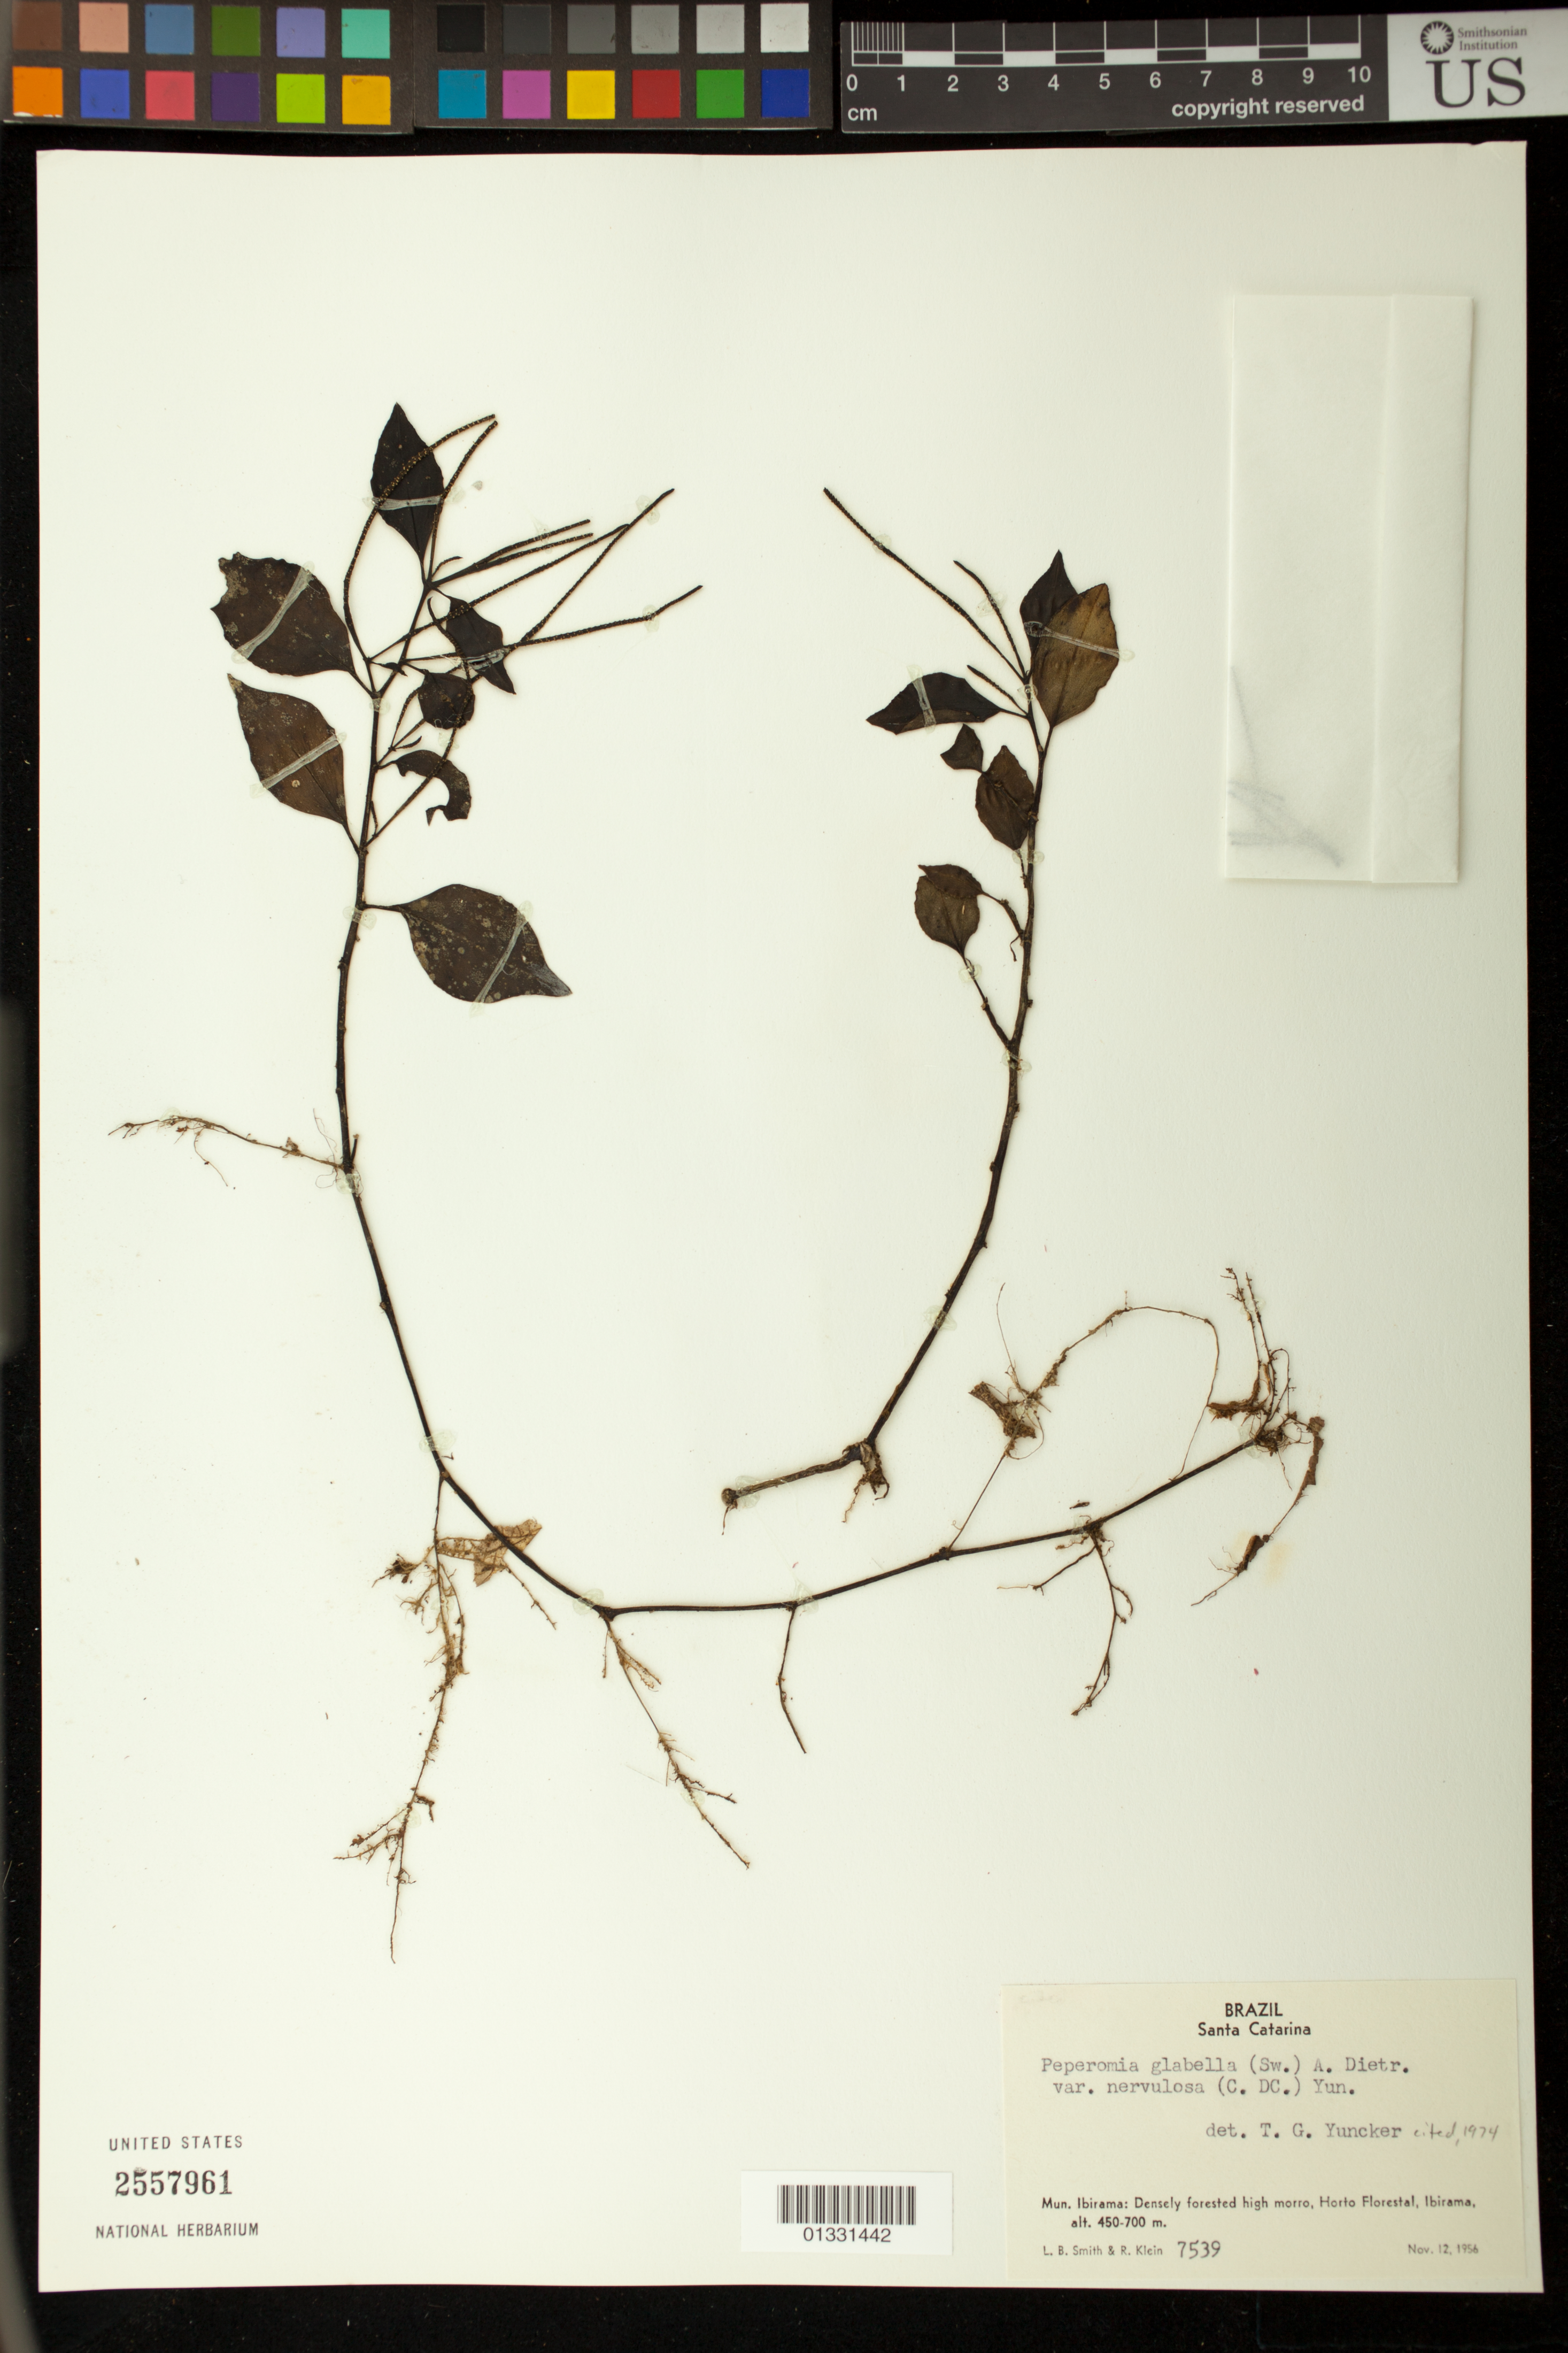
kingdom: Plantae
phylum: Tracheophyta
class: Magnoliopsida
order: Piperales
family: Piperaceae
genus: Peperomia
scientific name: Peperomia glabella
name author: (Sw.) A. Dietr.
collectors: L. Smith & D. Klein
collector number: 7539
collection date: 1956-11-12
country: Brazil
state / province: Santa Catarina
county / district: Ibirama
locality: Horto Florestal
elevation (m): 450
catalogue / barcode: US 2557961